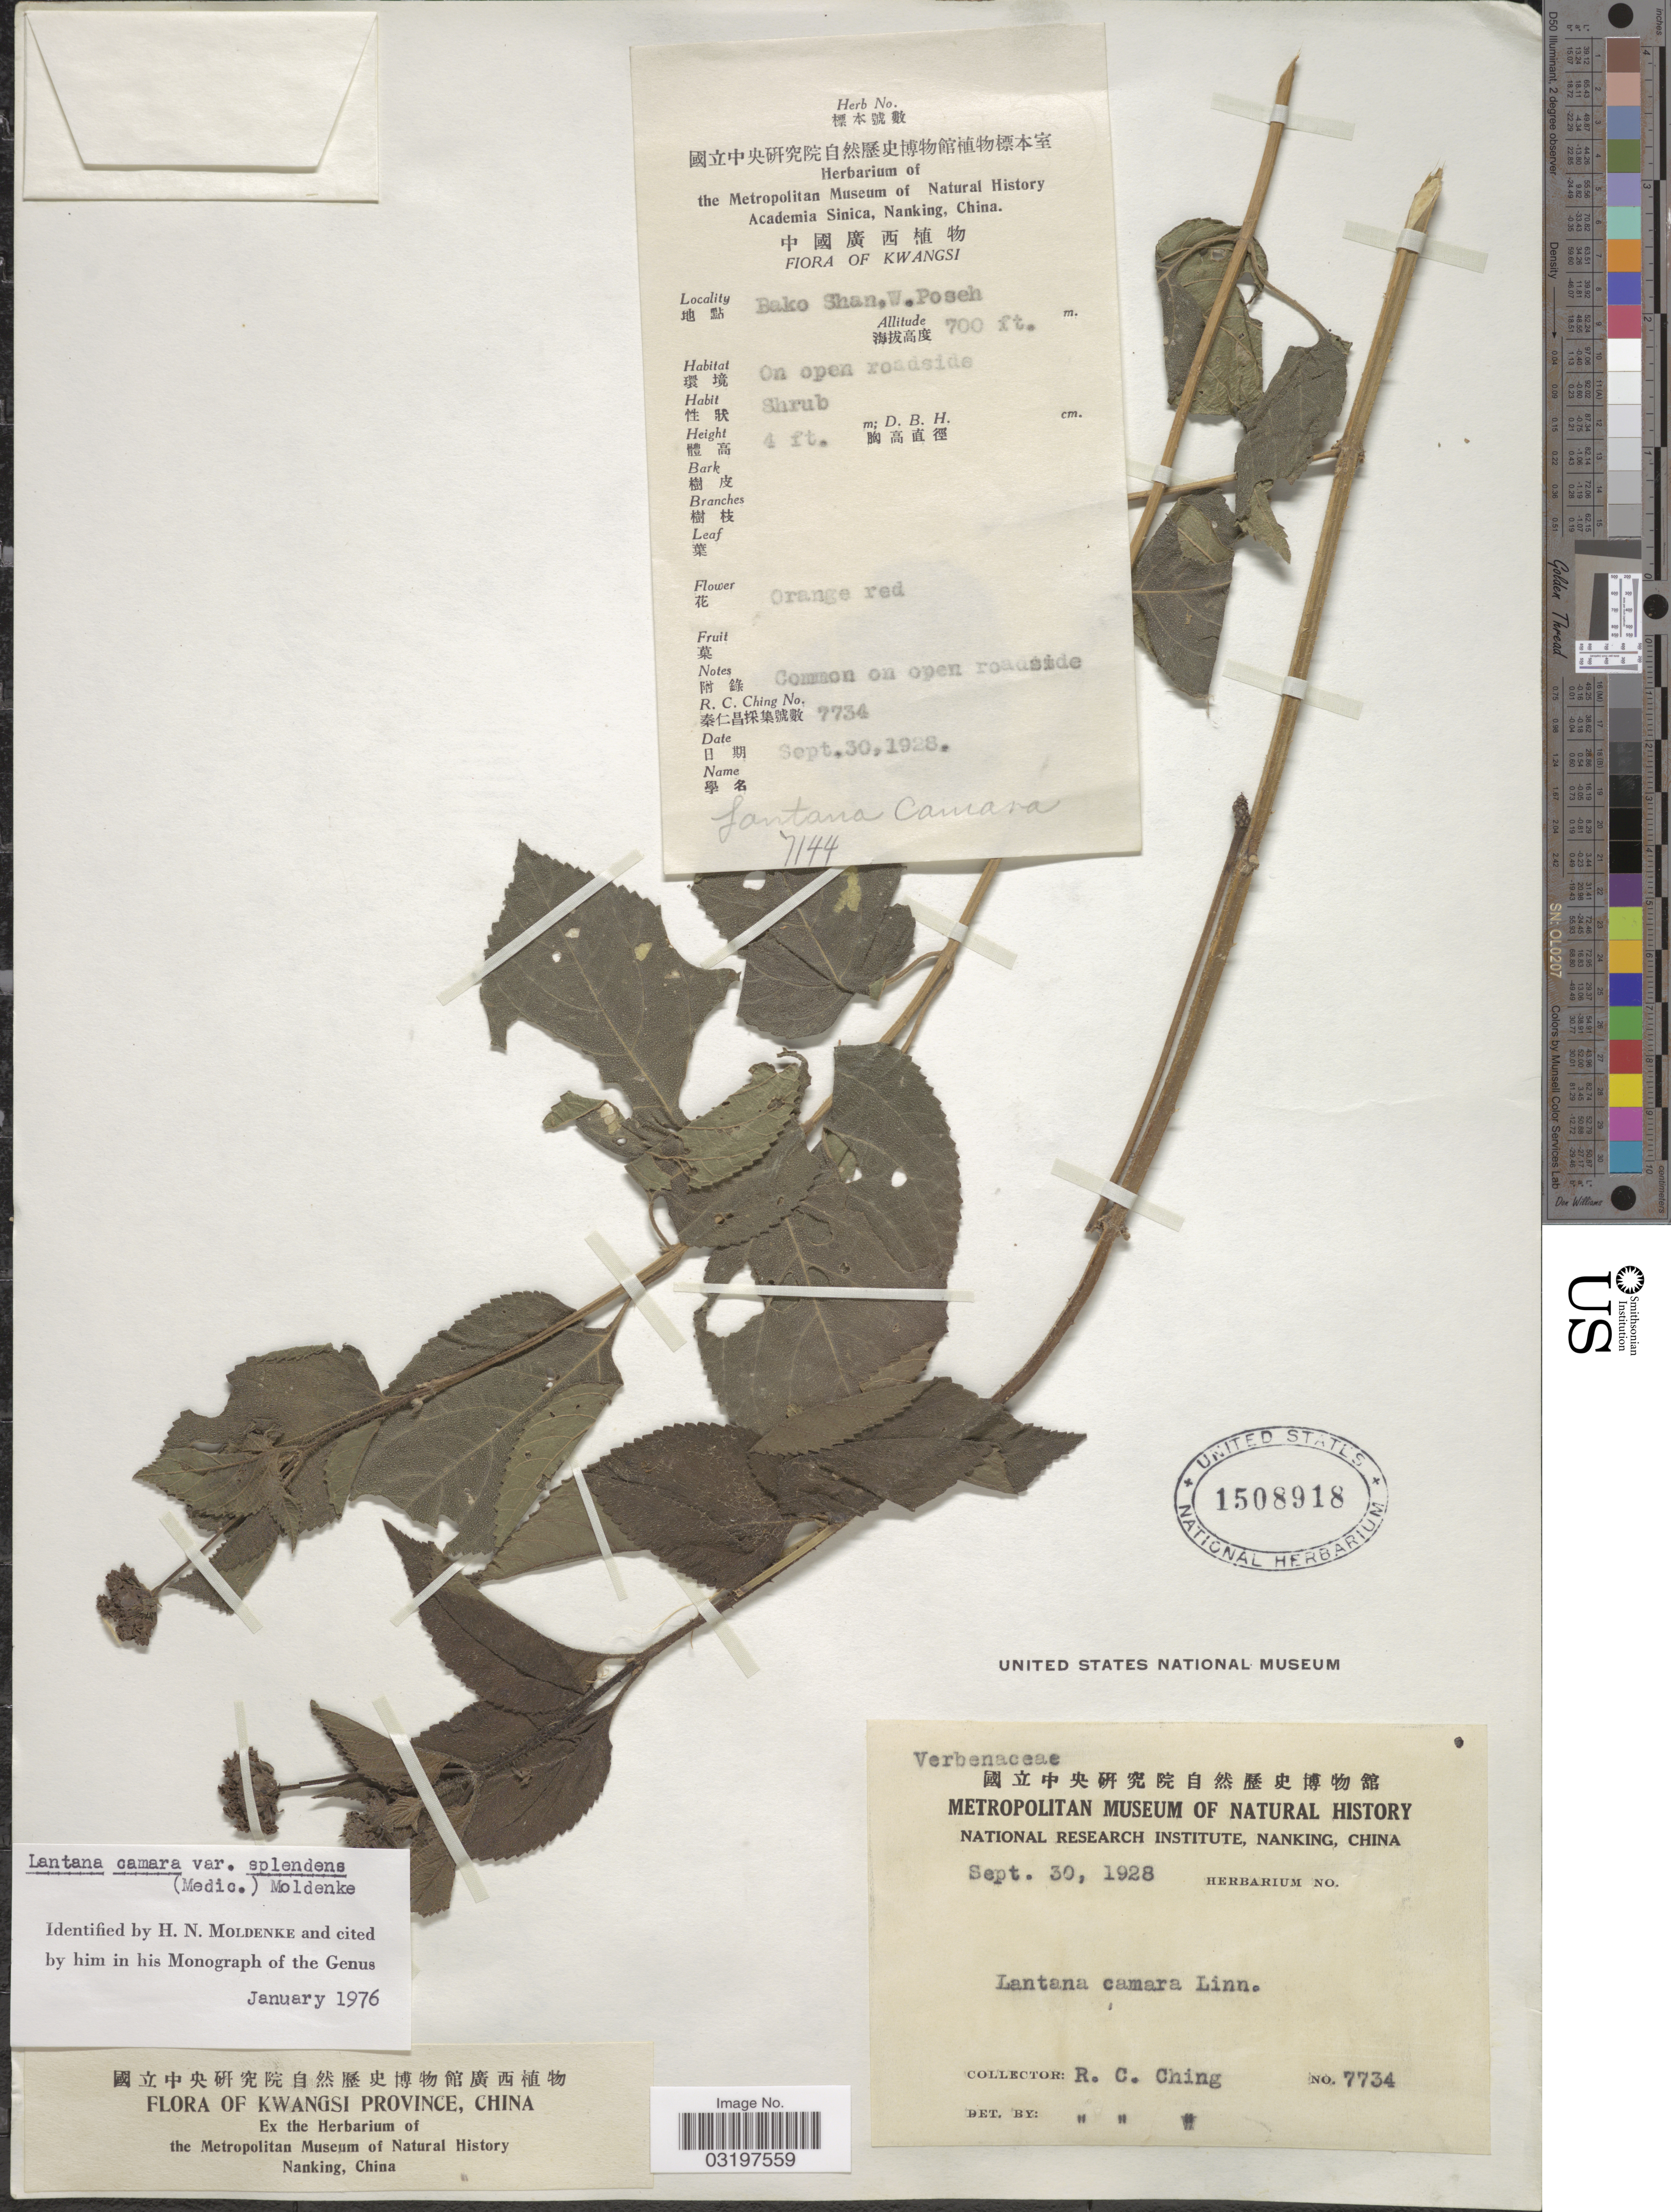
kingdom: Plantae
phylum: Tracheophyta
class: Magnoliopsida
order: Lamiales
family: Verbenaceae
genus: Lantana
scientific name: Lantana camara var. splendens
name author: Moldenke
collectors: R. C. Ching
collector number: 7734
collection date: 1928-09-30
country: China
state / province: Guangxi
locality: Kwangsi Province. Bako Shan, W. Poseh.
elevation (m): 213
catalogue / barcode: US 1508918